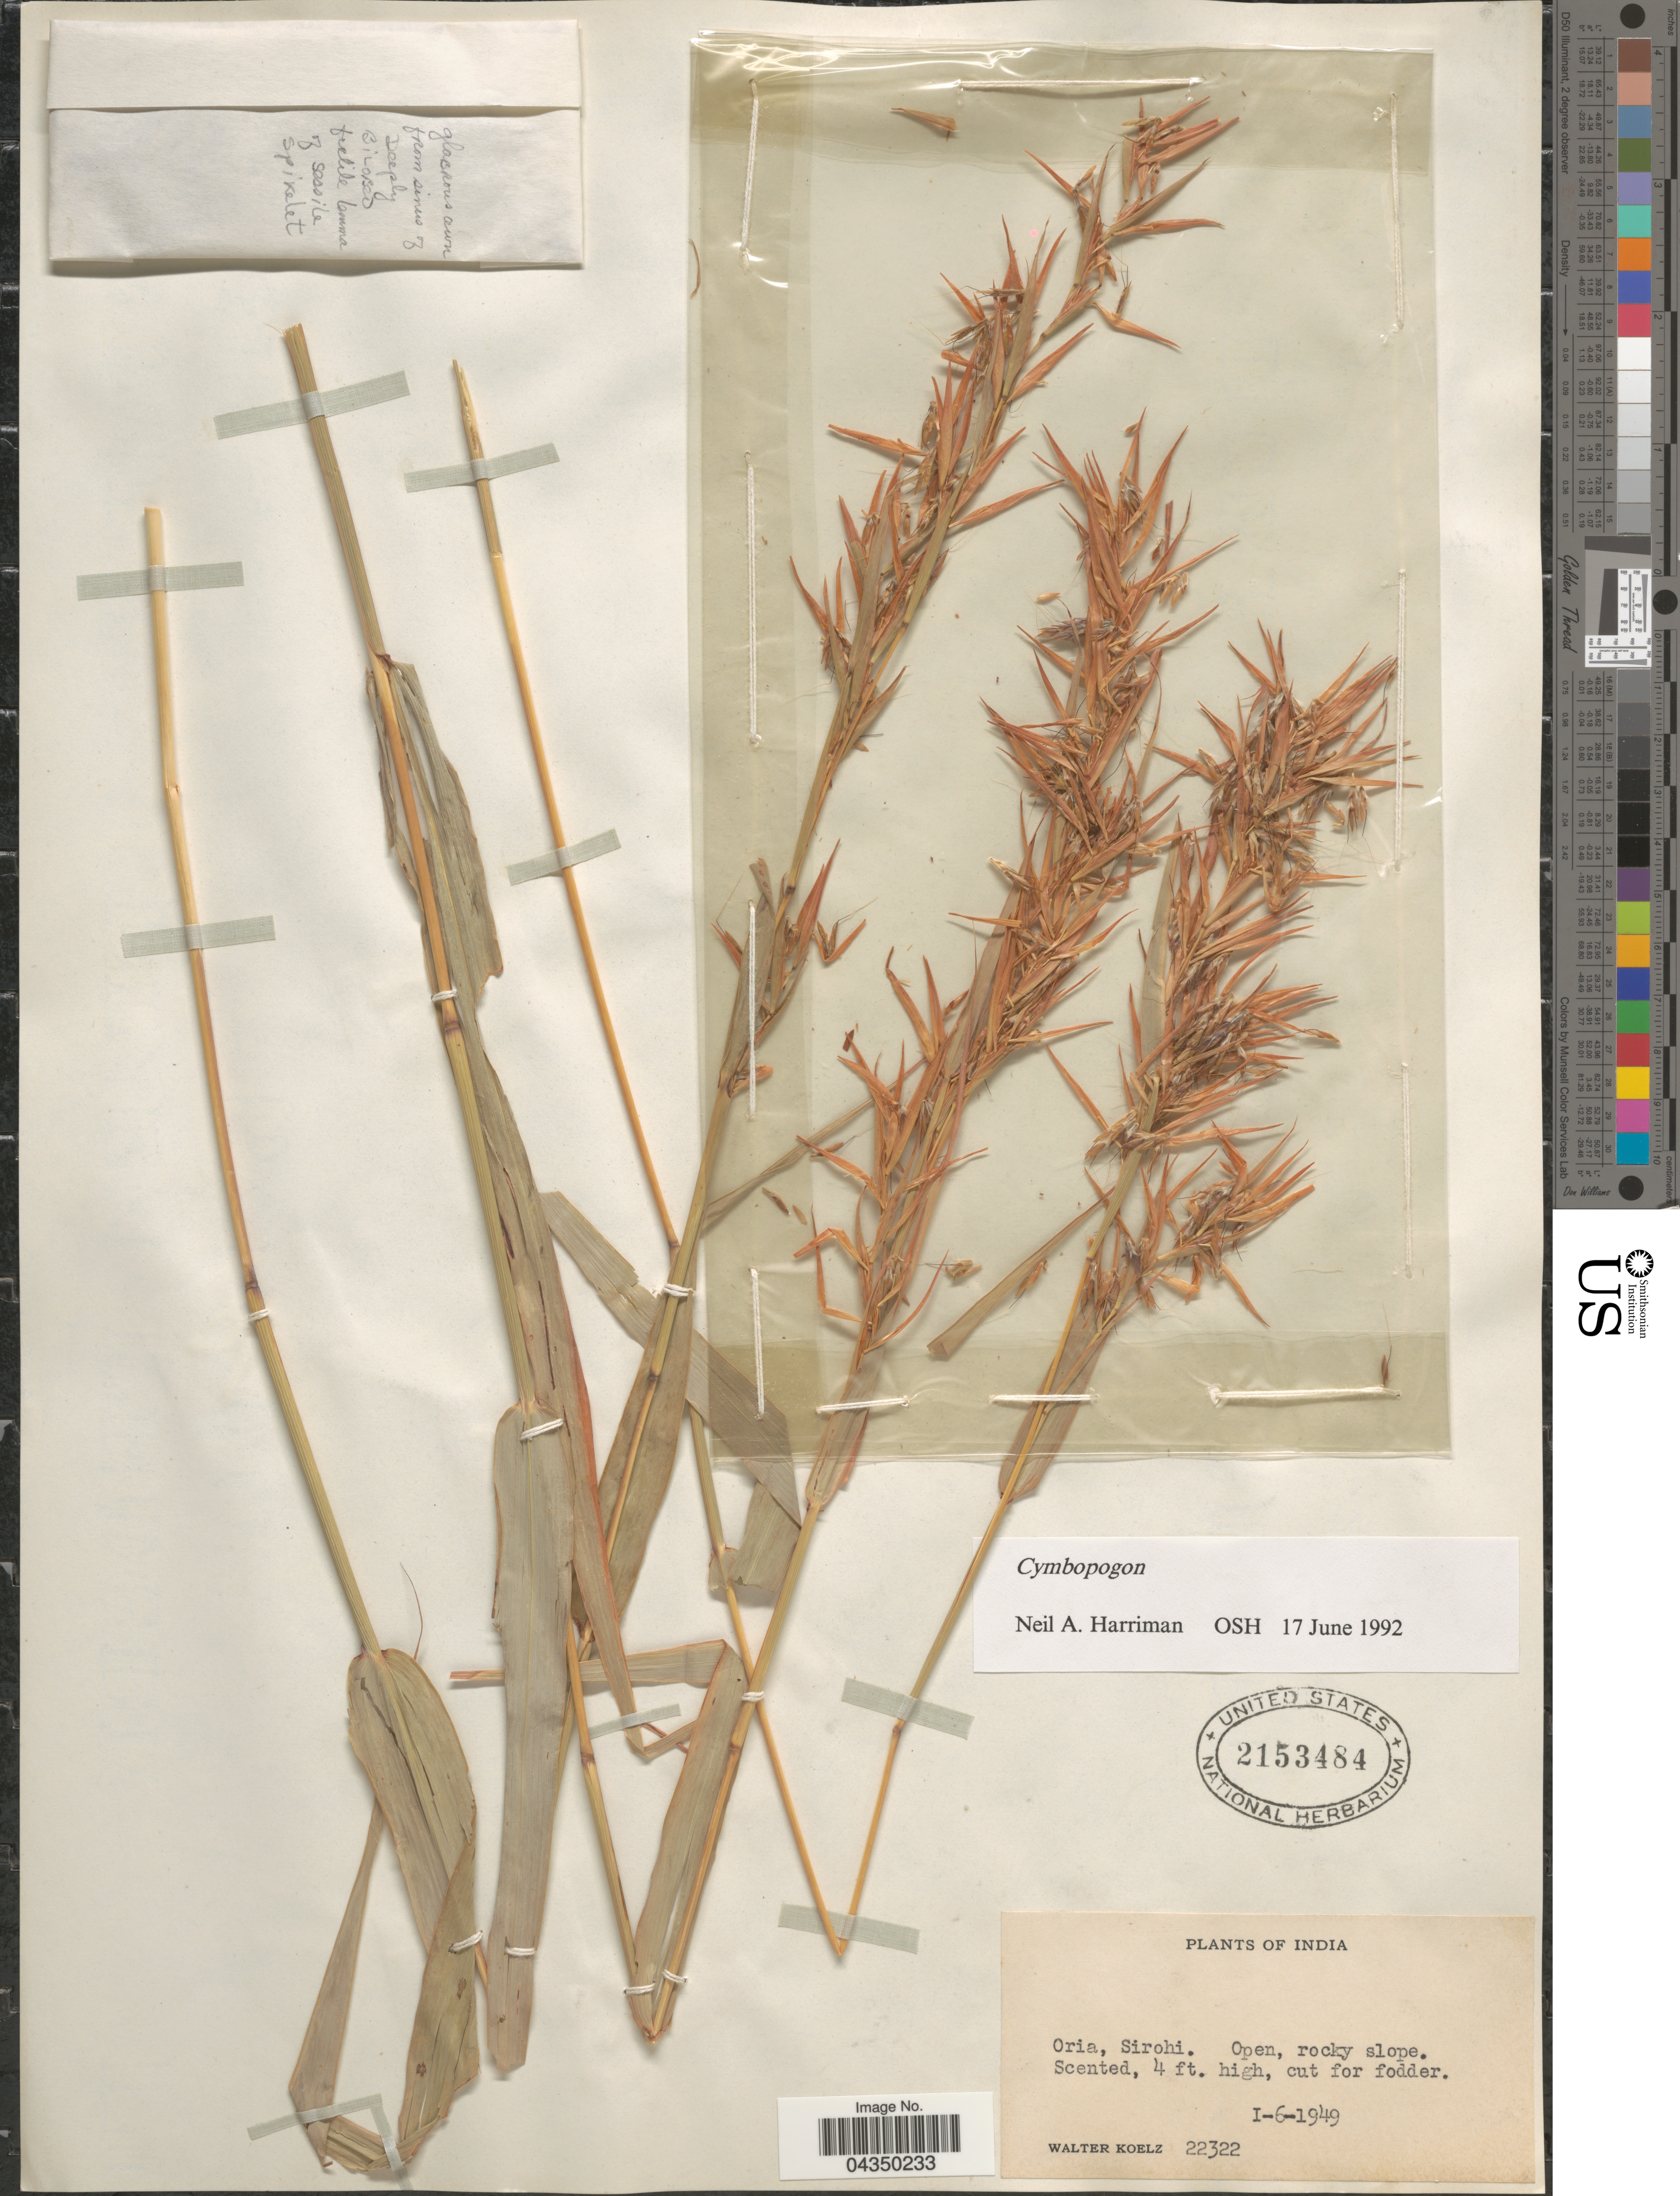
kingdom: Plantae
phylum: Tracheophyta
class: Liliopsida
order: Poales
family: Poaceae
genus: Cymbopogon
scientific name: Cymbopogon sp.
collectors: W. N. Koelz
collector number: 22322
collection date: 1949-01-06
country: India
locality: Oria, Sirohi. Open, rocky slope.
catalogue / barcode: US 2153484